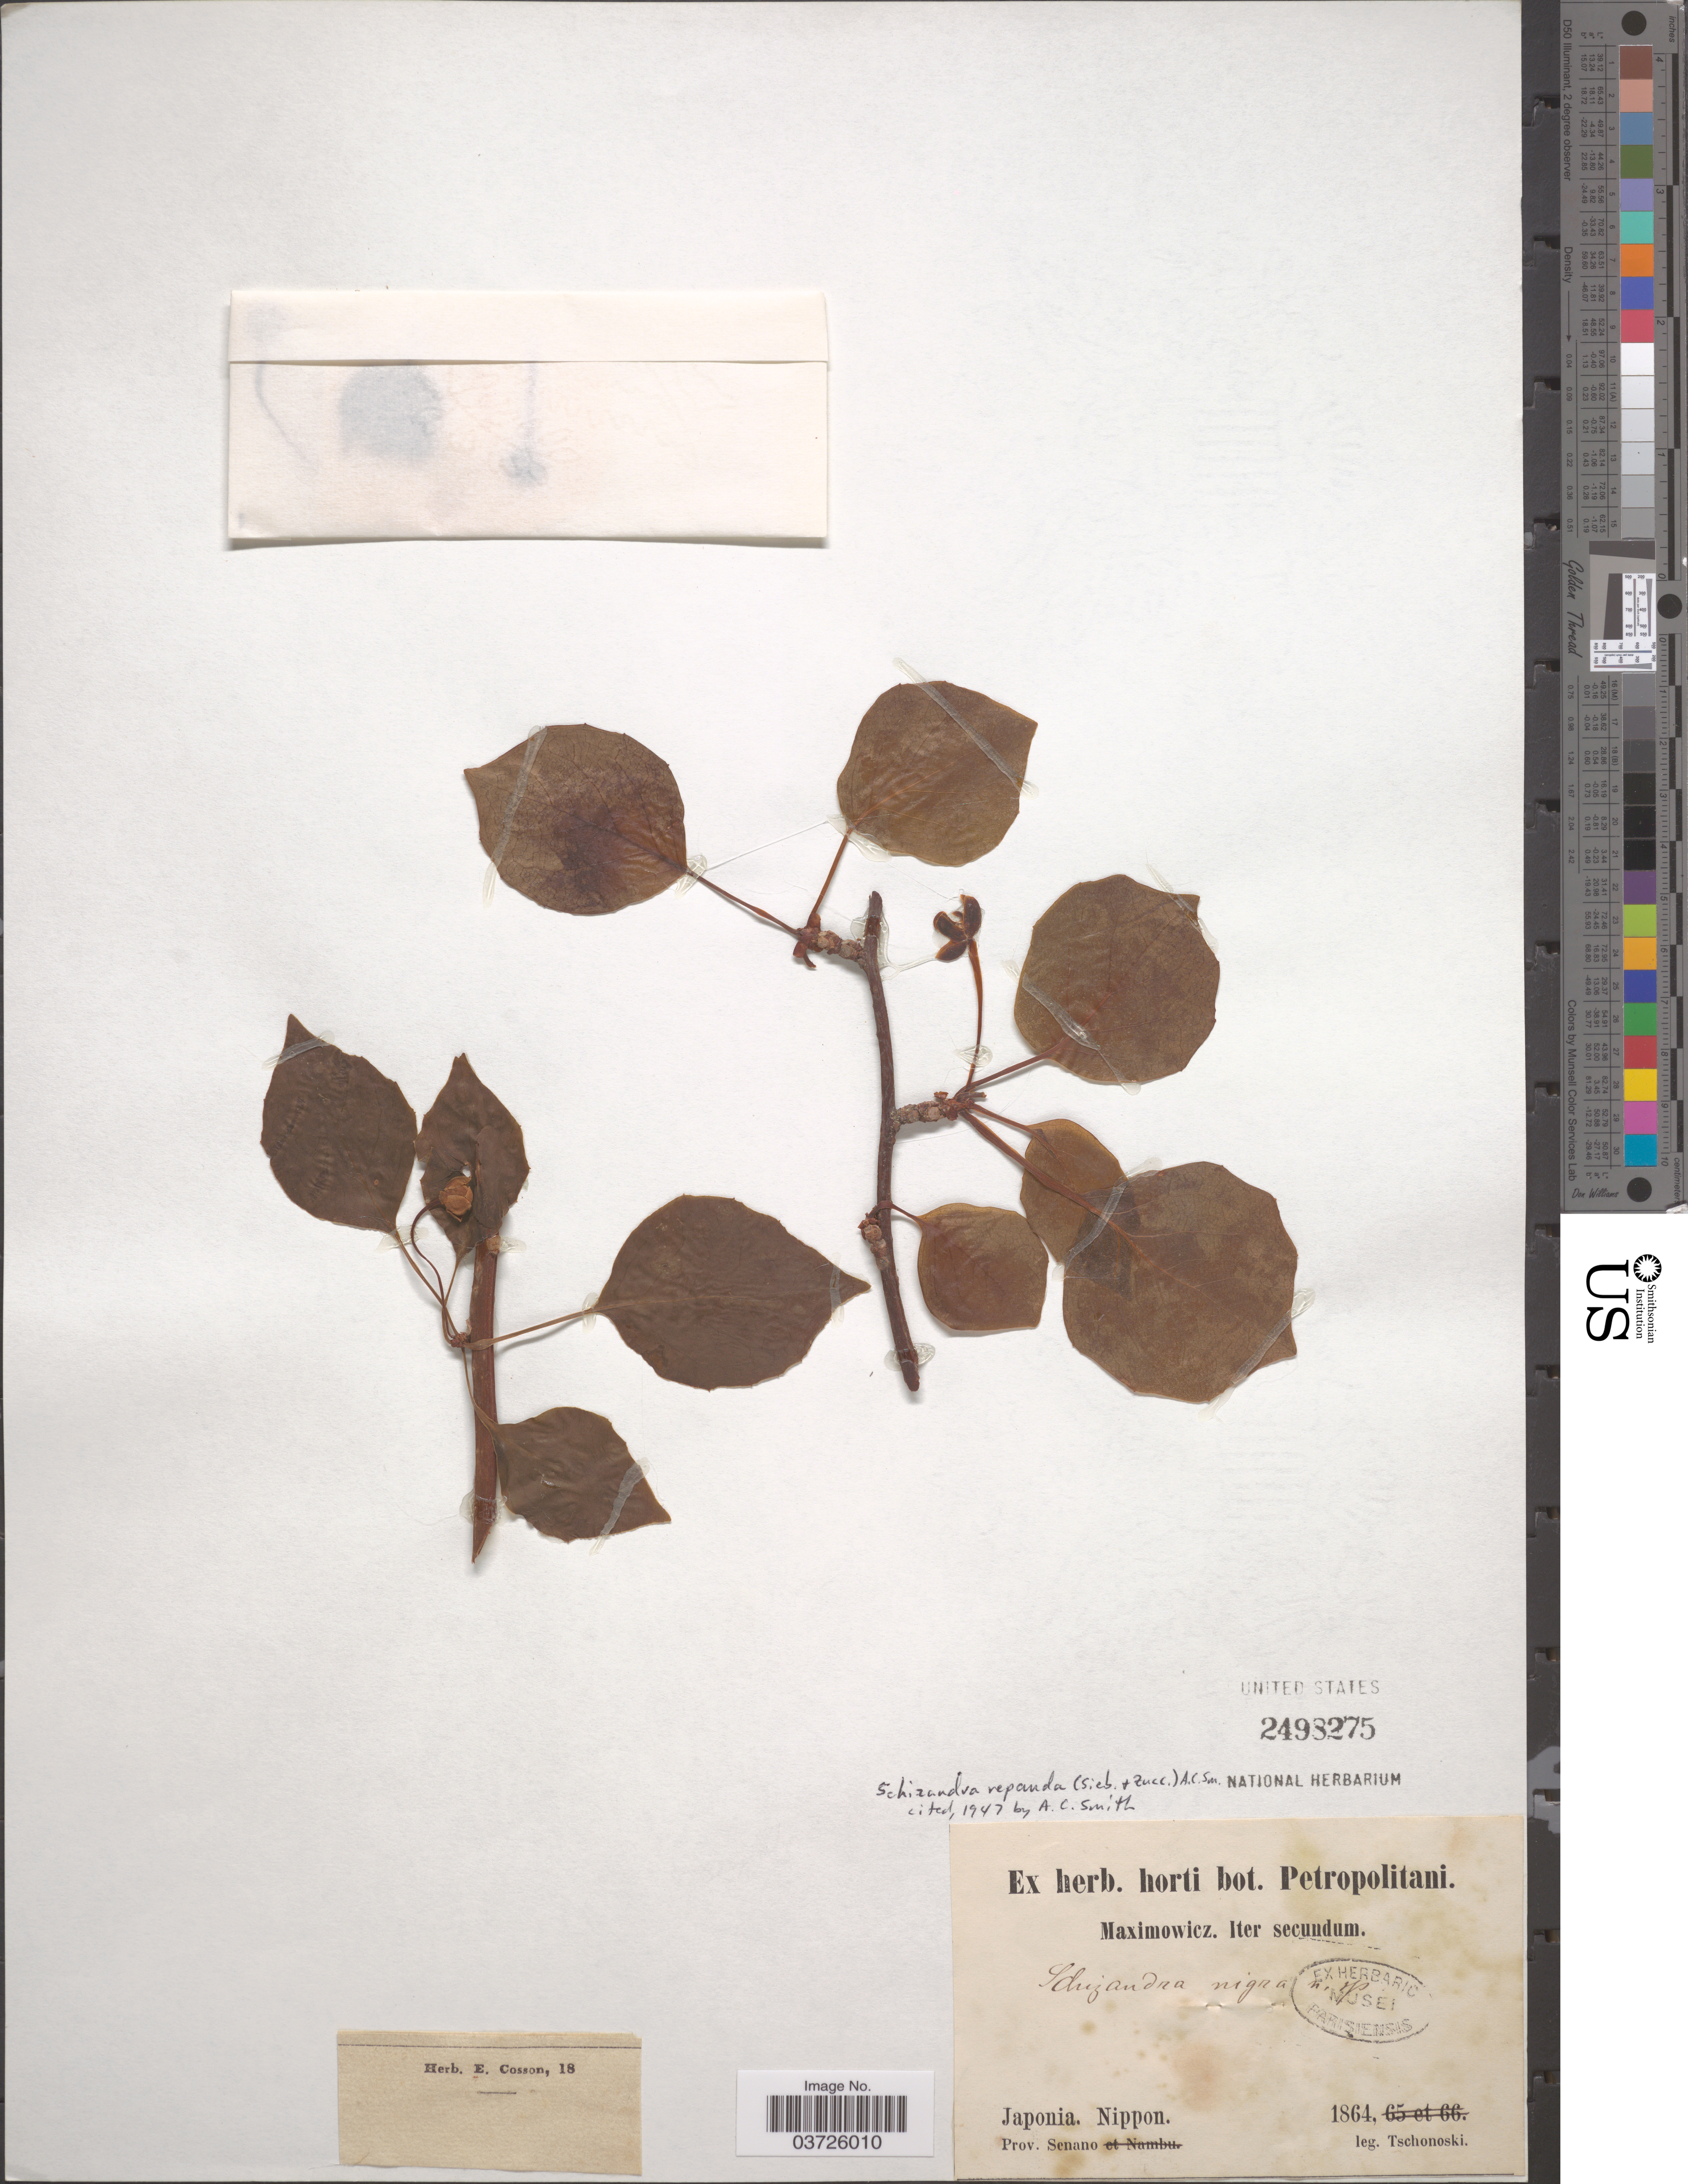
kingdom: Plantae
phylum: Tracheophyta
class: Magnoliopsida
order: Austrobaileyales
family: Schisandraceae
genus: Schisandra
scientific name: Schisandra repanda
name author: (Siebold & Zucc.) Radlk.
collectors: -. Tschonoski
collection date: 1864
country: Japan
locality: Nippon. Prov. Senano.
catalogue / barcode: US 2498275